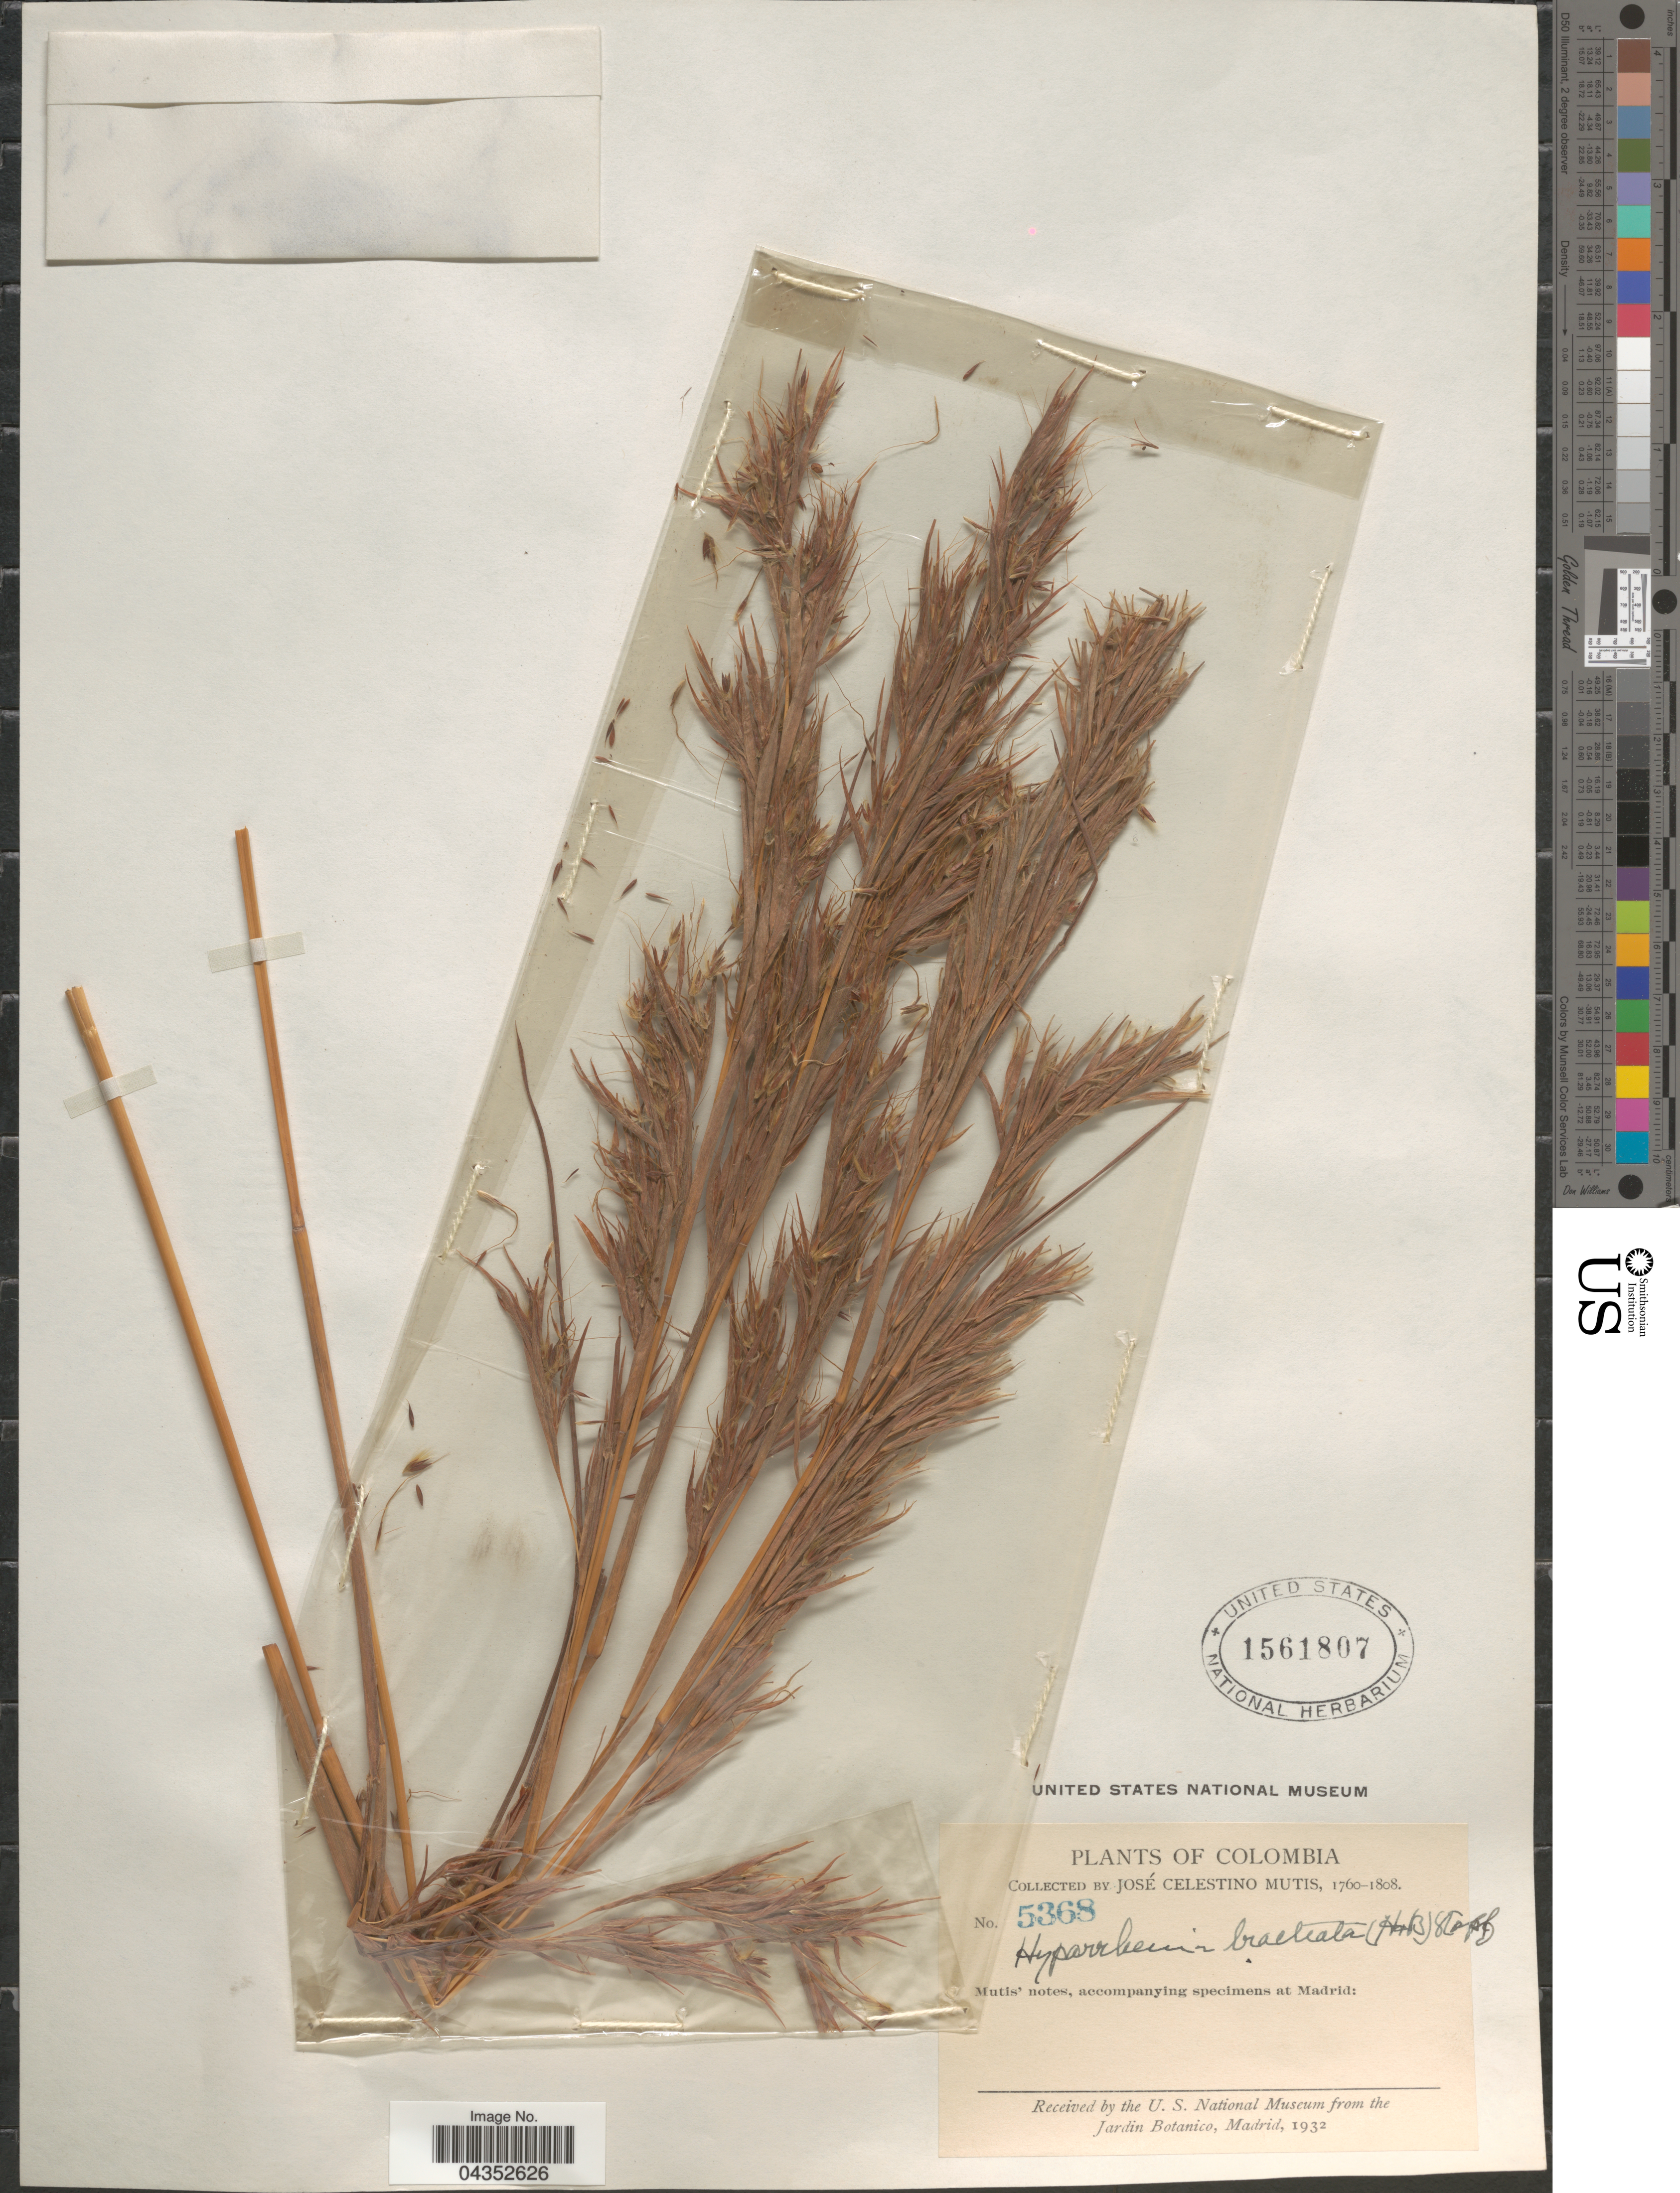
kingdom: Plantae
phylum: Tracheophyta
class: Liliopsida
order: Poales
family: Poaceae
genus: Hyparrhenia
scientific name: Hyparrhenia bracteata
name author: (Humb. & Bonpl.) Stapf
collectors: J. C. B. Mutis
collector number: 5368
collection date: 1760/1808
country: Colombia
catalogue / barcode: US 1561807